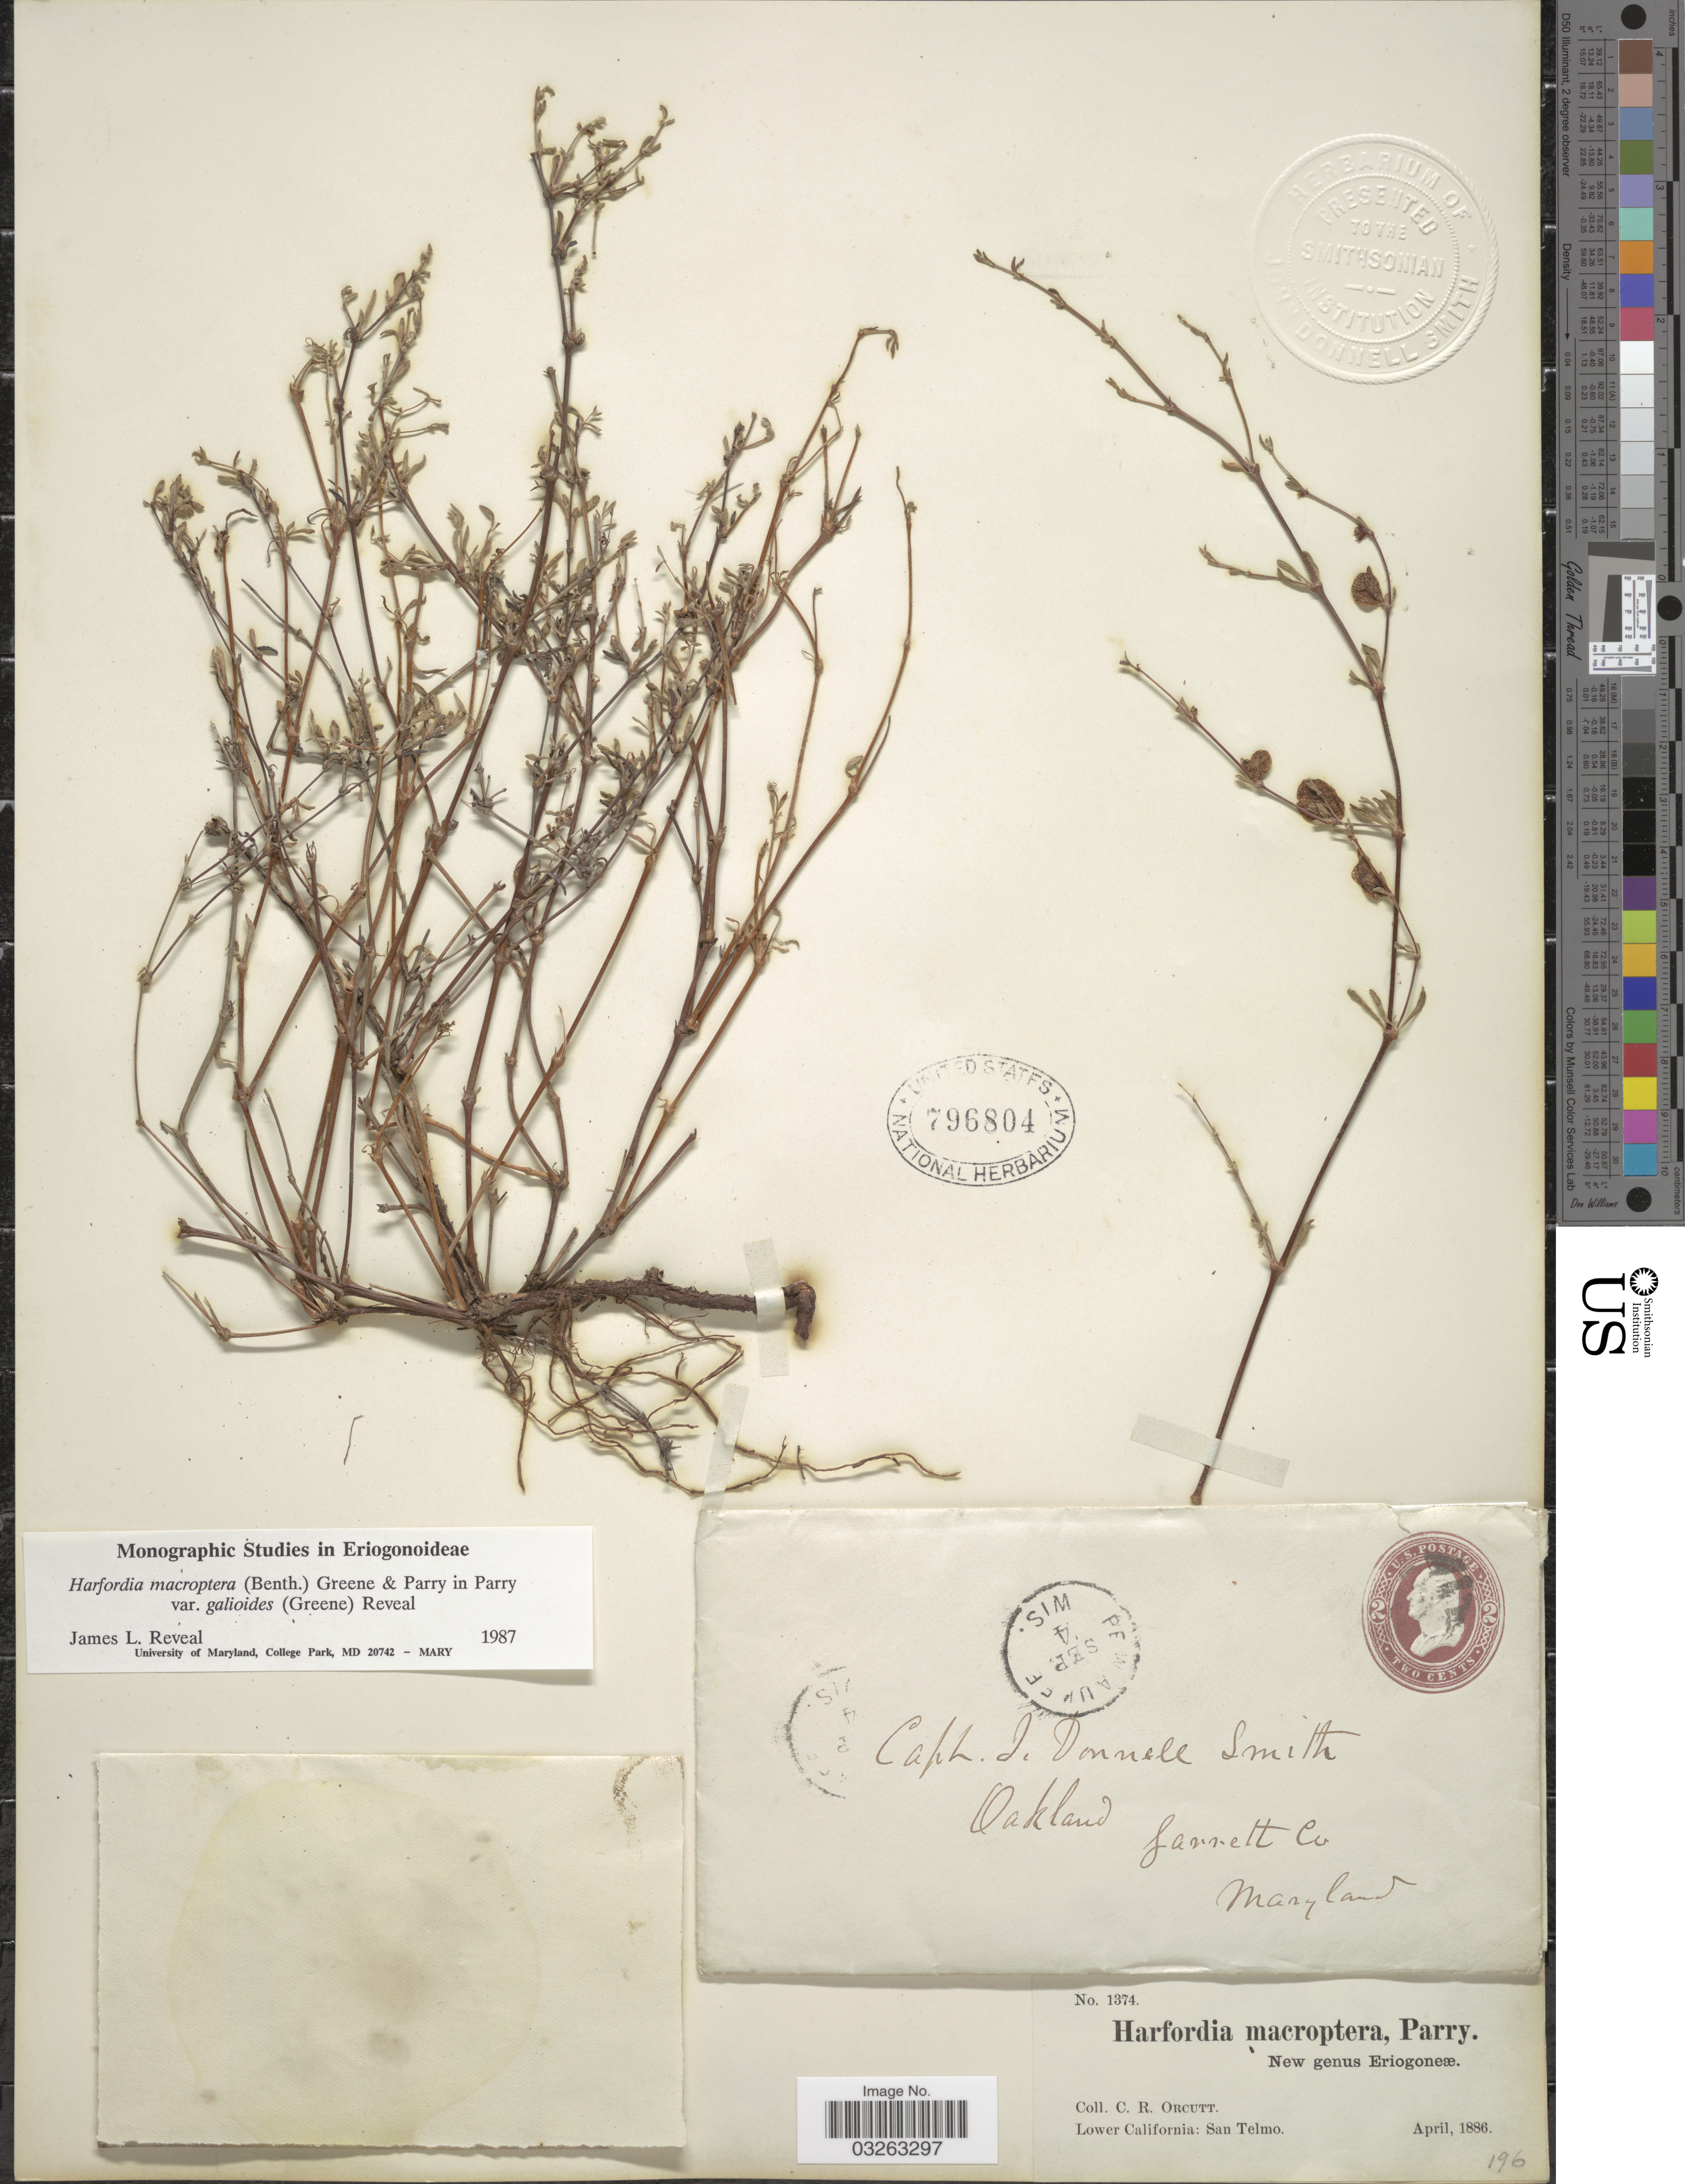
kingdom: Plantae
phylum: Tracheophyta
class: Magnoliopsida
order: Caryophyllales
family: Polygonaceae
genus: Harfordia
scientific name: Harfordia macroptera var. galioides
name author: (Greene) Reveal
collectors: J. Donnell Smith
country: United States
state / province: Maryland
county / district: Garrett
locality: Oakland, Garrett Co.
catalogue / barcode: US 796804-2